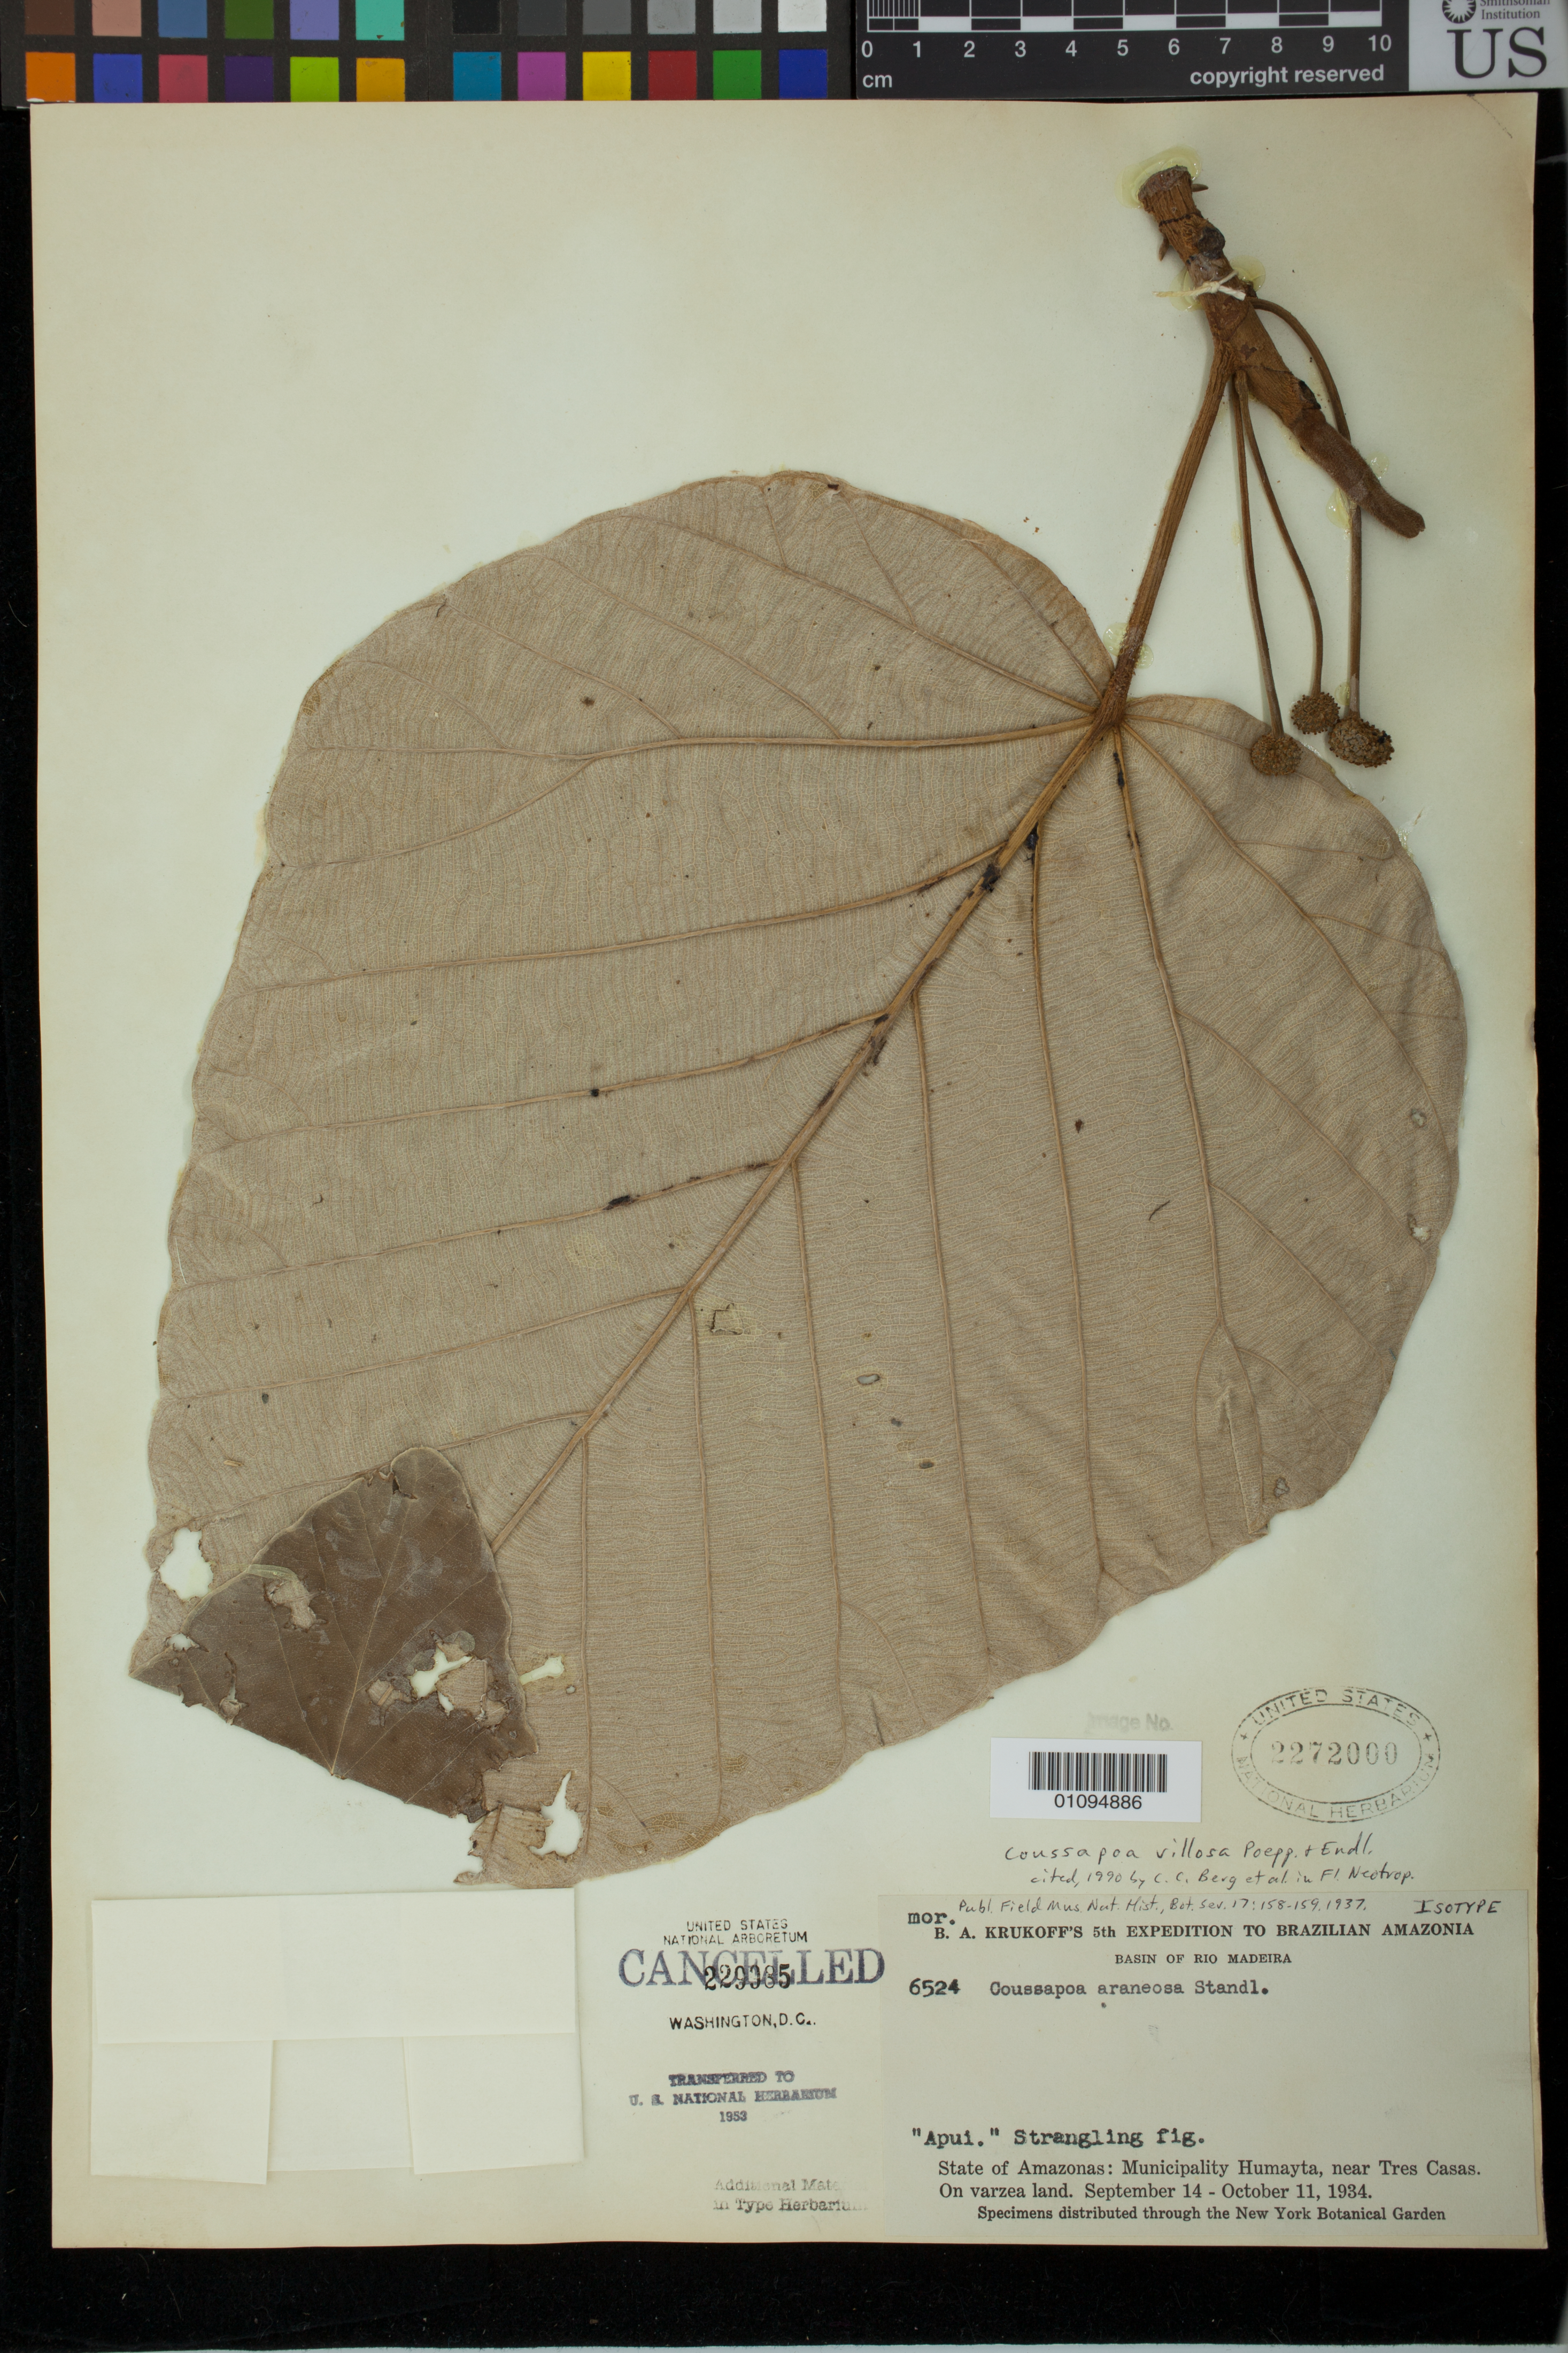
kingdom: Plantae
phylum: Tracheophyta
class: Magnoliopsida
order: Rosales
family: Urticaceae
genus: Coussapoa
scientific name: Coussapoa araneosa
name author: Standl.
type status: Isotype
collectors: B. A. Krukoff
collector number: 6524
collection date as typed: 14 Sep 1934 to 11 Oct 1934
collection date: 1934-09-14/1934-10-11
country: Brazil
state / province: Amazonas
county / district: Humaitá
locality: Near Tres Casas.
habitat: On varzea land.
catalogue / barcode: US 2272000